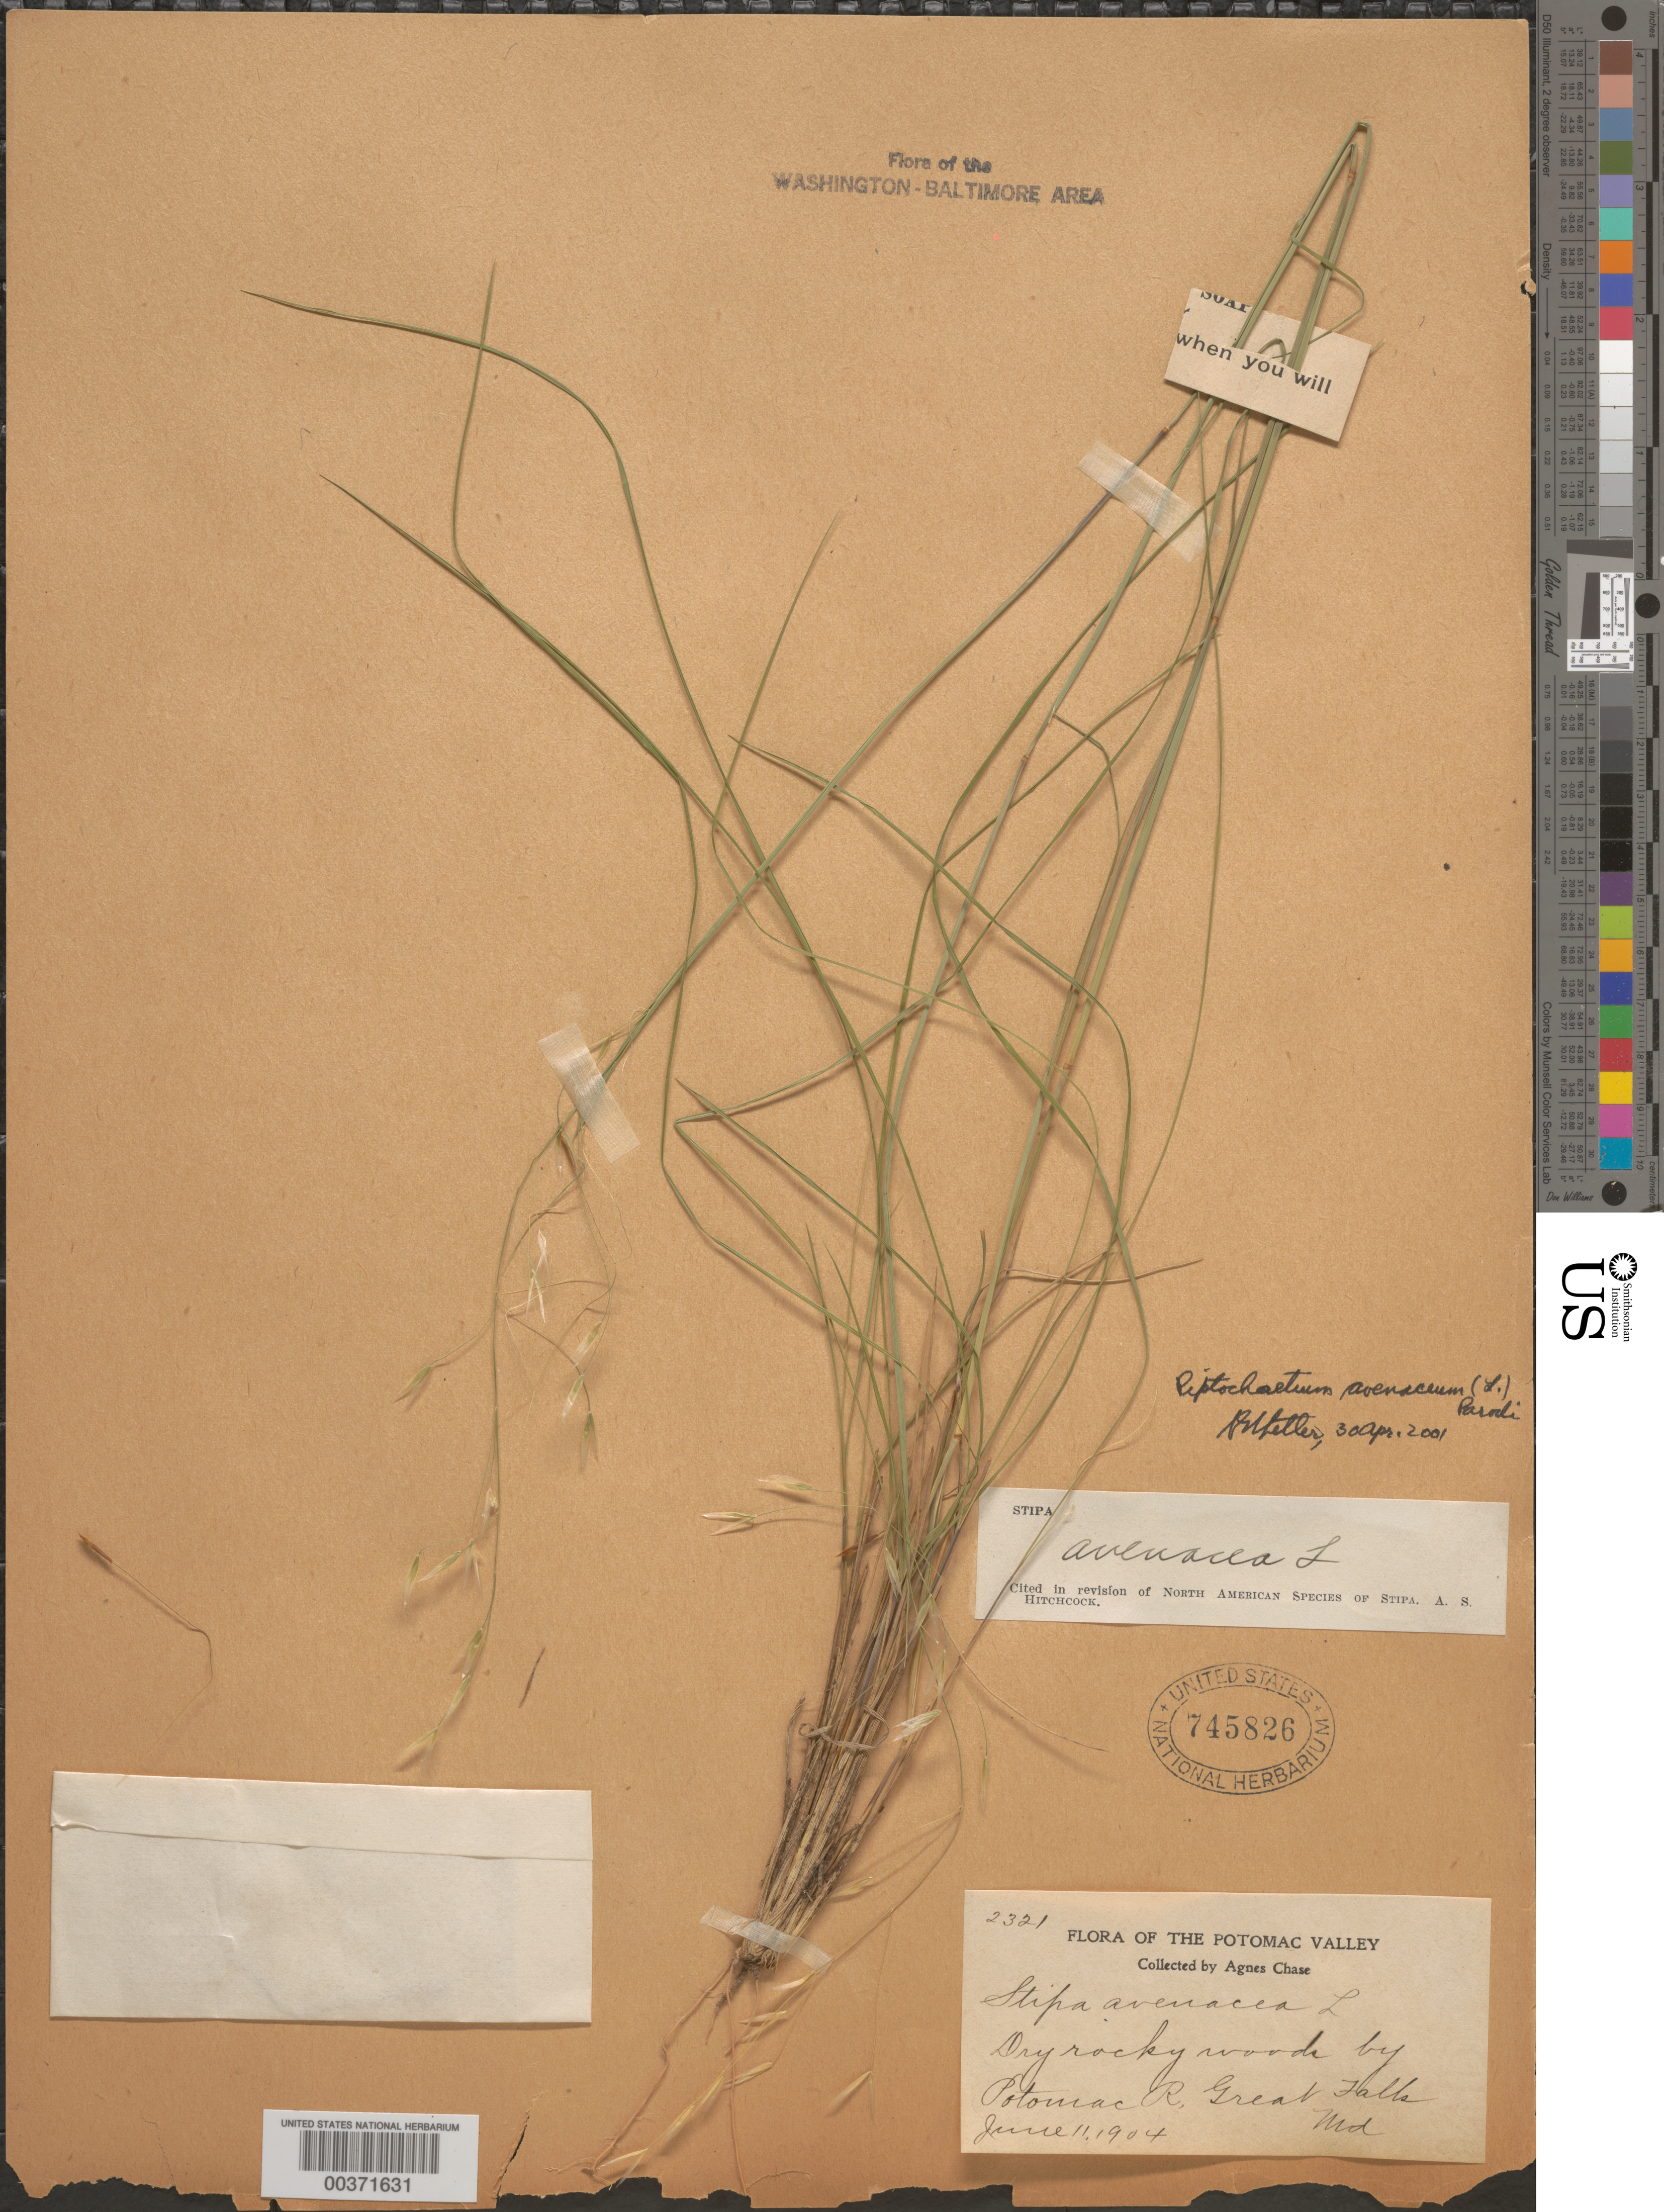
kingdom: Plantae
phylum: Tracheophyta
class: Liliopsida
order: Poales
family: Poaceae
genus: Piptochaetium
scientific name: Piptochaetium avenaceum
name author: (L.) Parodi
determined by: Shetler, Stanwyn G., (US), NMNH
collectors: A. Chase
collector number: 2321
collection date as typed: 11 Jun 1904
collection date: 1904-06-11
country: United States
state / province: Maryland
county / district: Prince George's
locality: Potomac River, Great Falls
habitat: Dry rocky woods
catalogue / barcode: US 745826